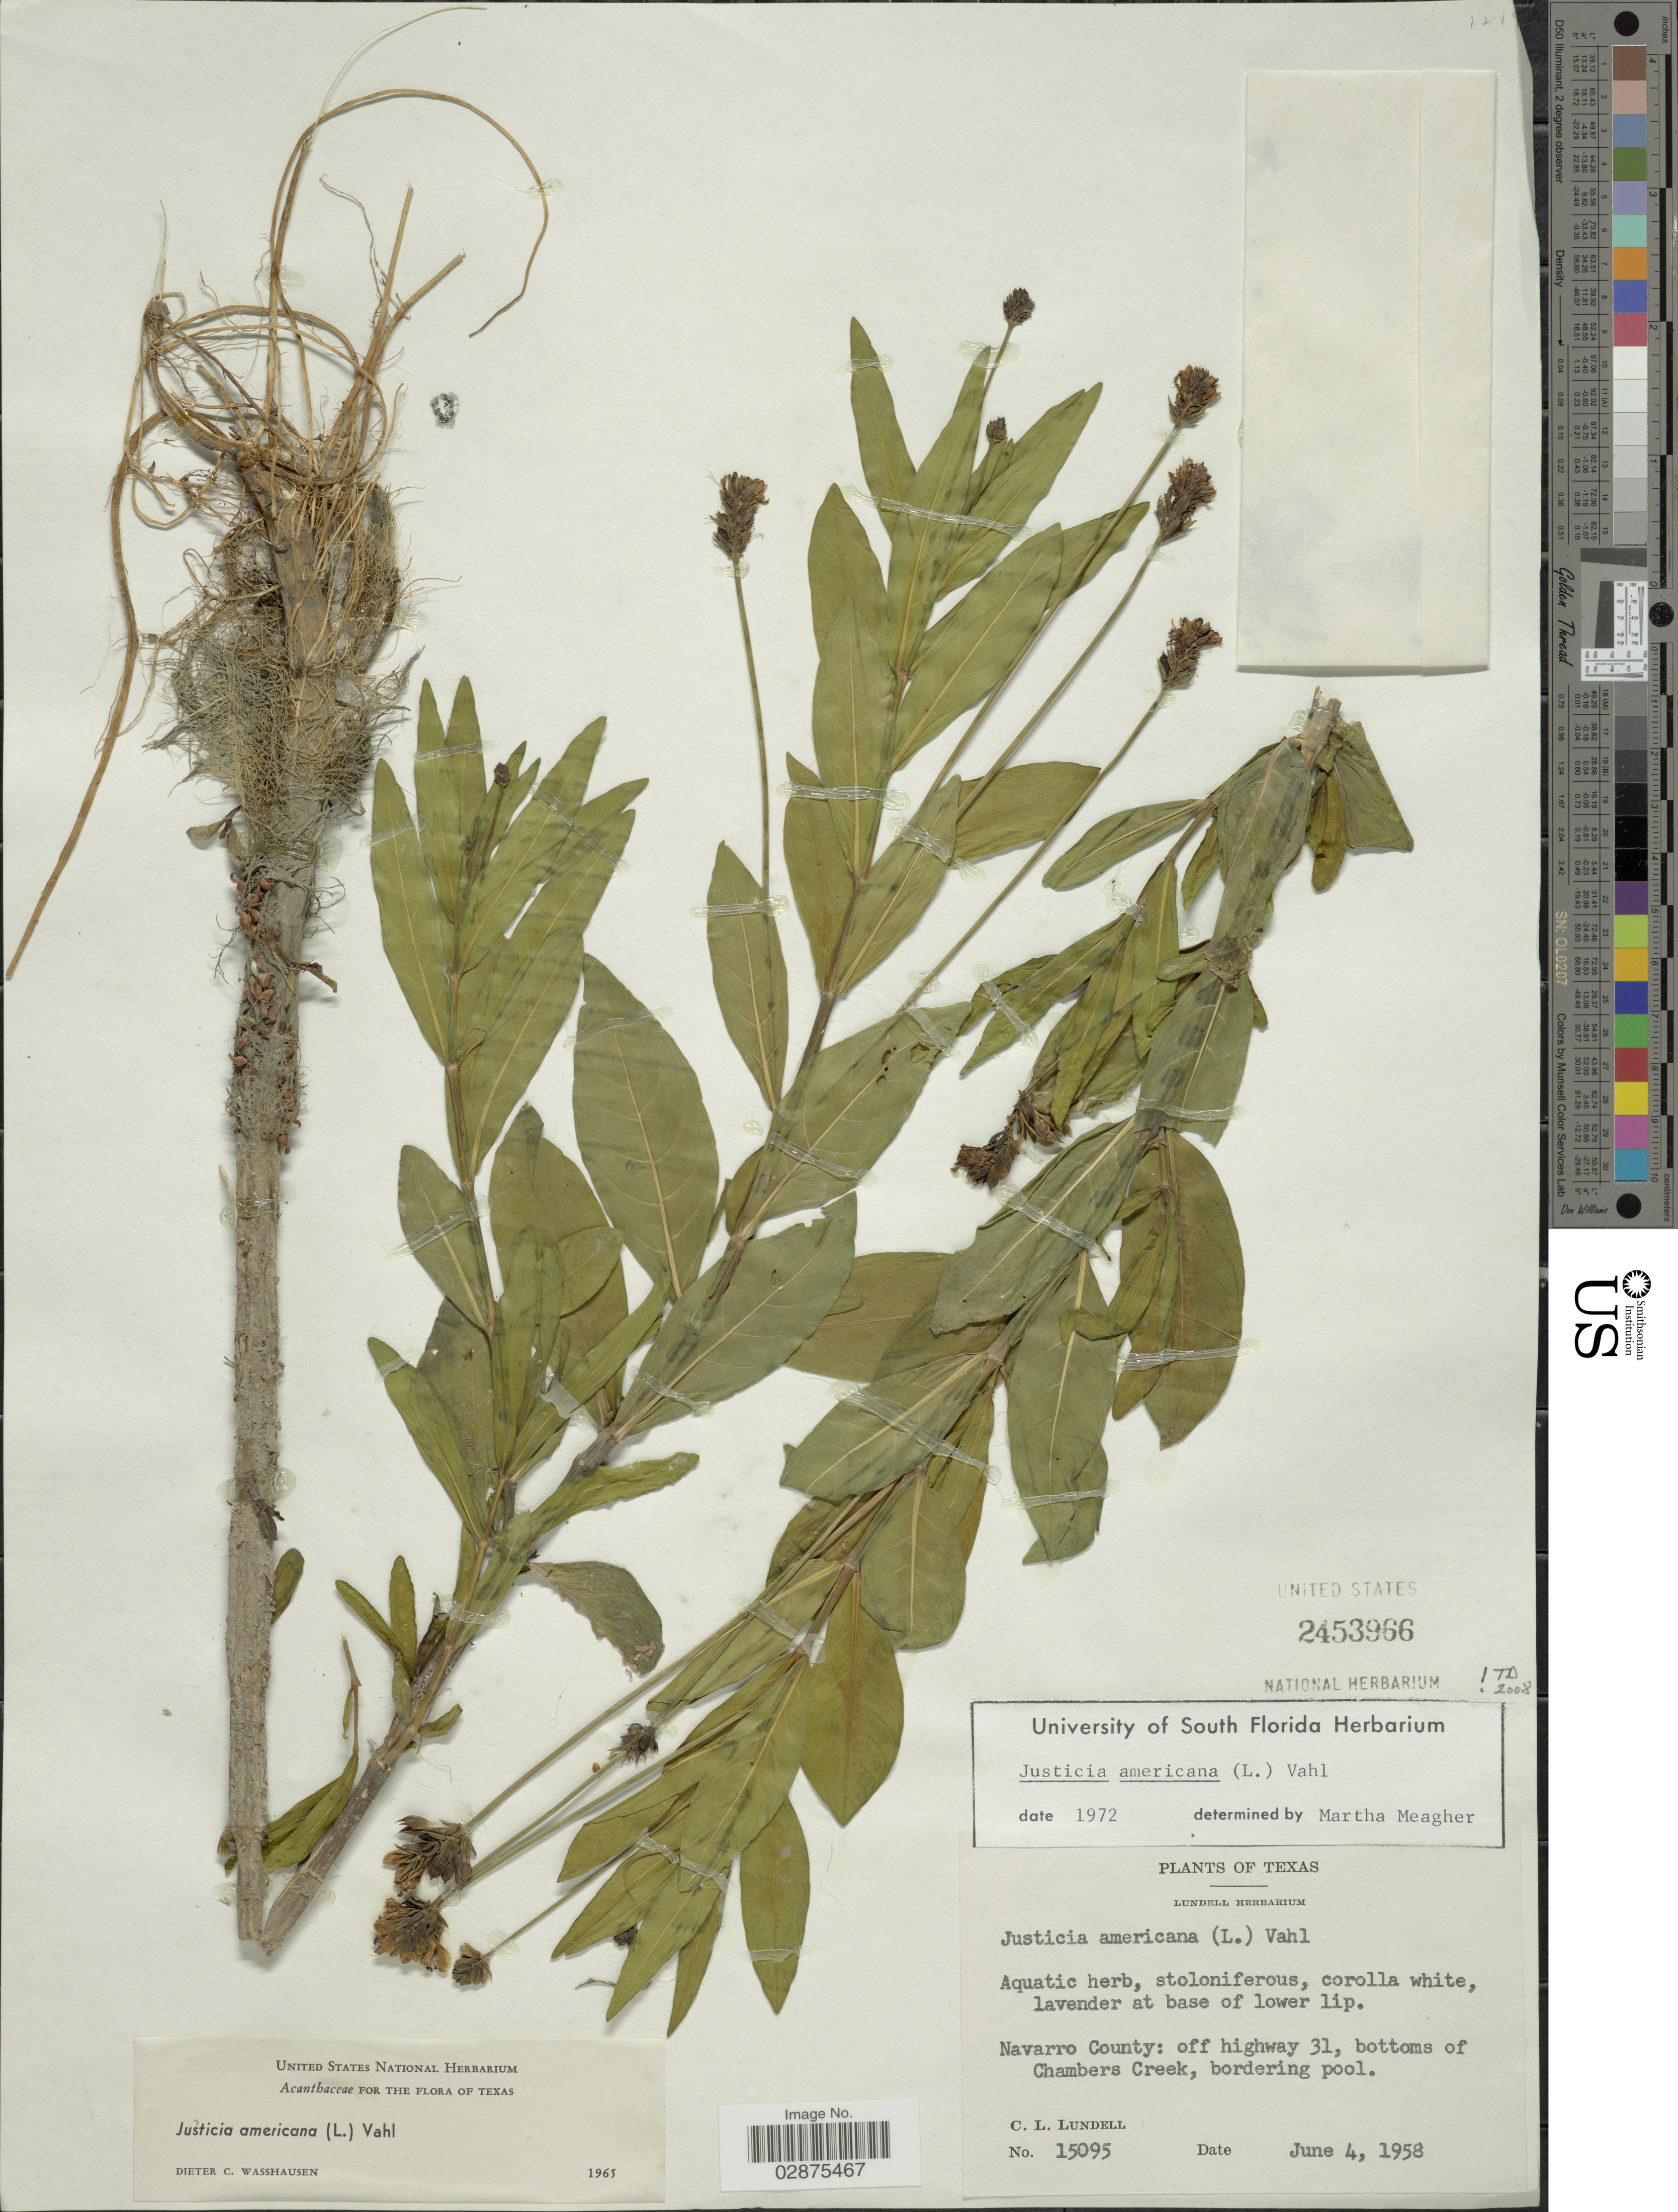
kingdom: Plantae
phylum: Tracheophyta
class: Magnoliopsida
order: Lamiales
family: Acanthaceae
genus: Justicia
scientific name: Justicia americana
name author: (L.) Vahl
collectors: C. L. Lundell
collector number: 15095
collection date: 1958-06-04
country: United States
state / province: Texas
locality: Navarro County: off highway 31, bottoms of Chambers Creek, bordering pool.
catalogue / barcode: US 2453966